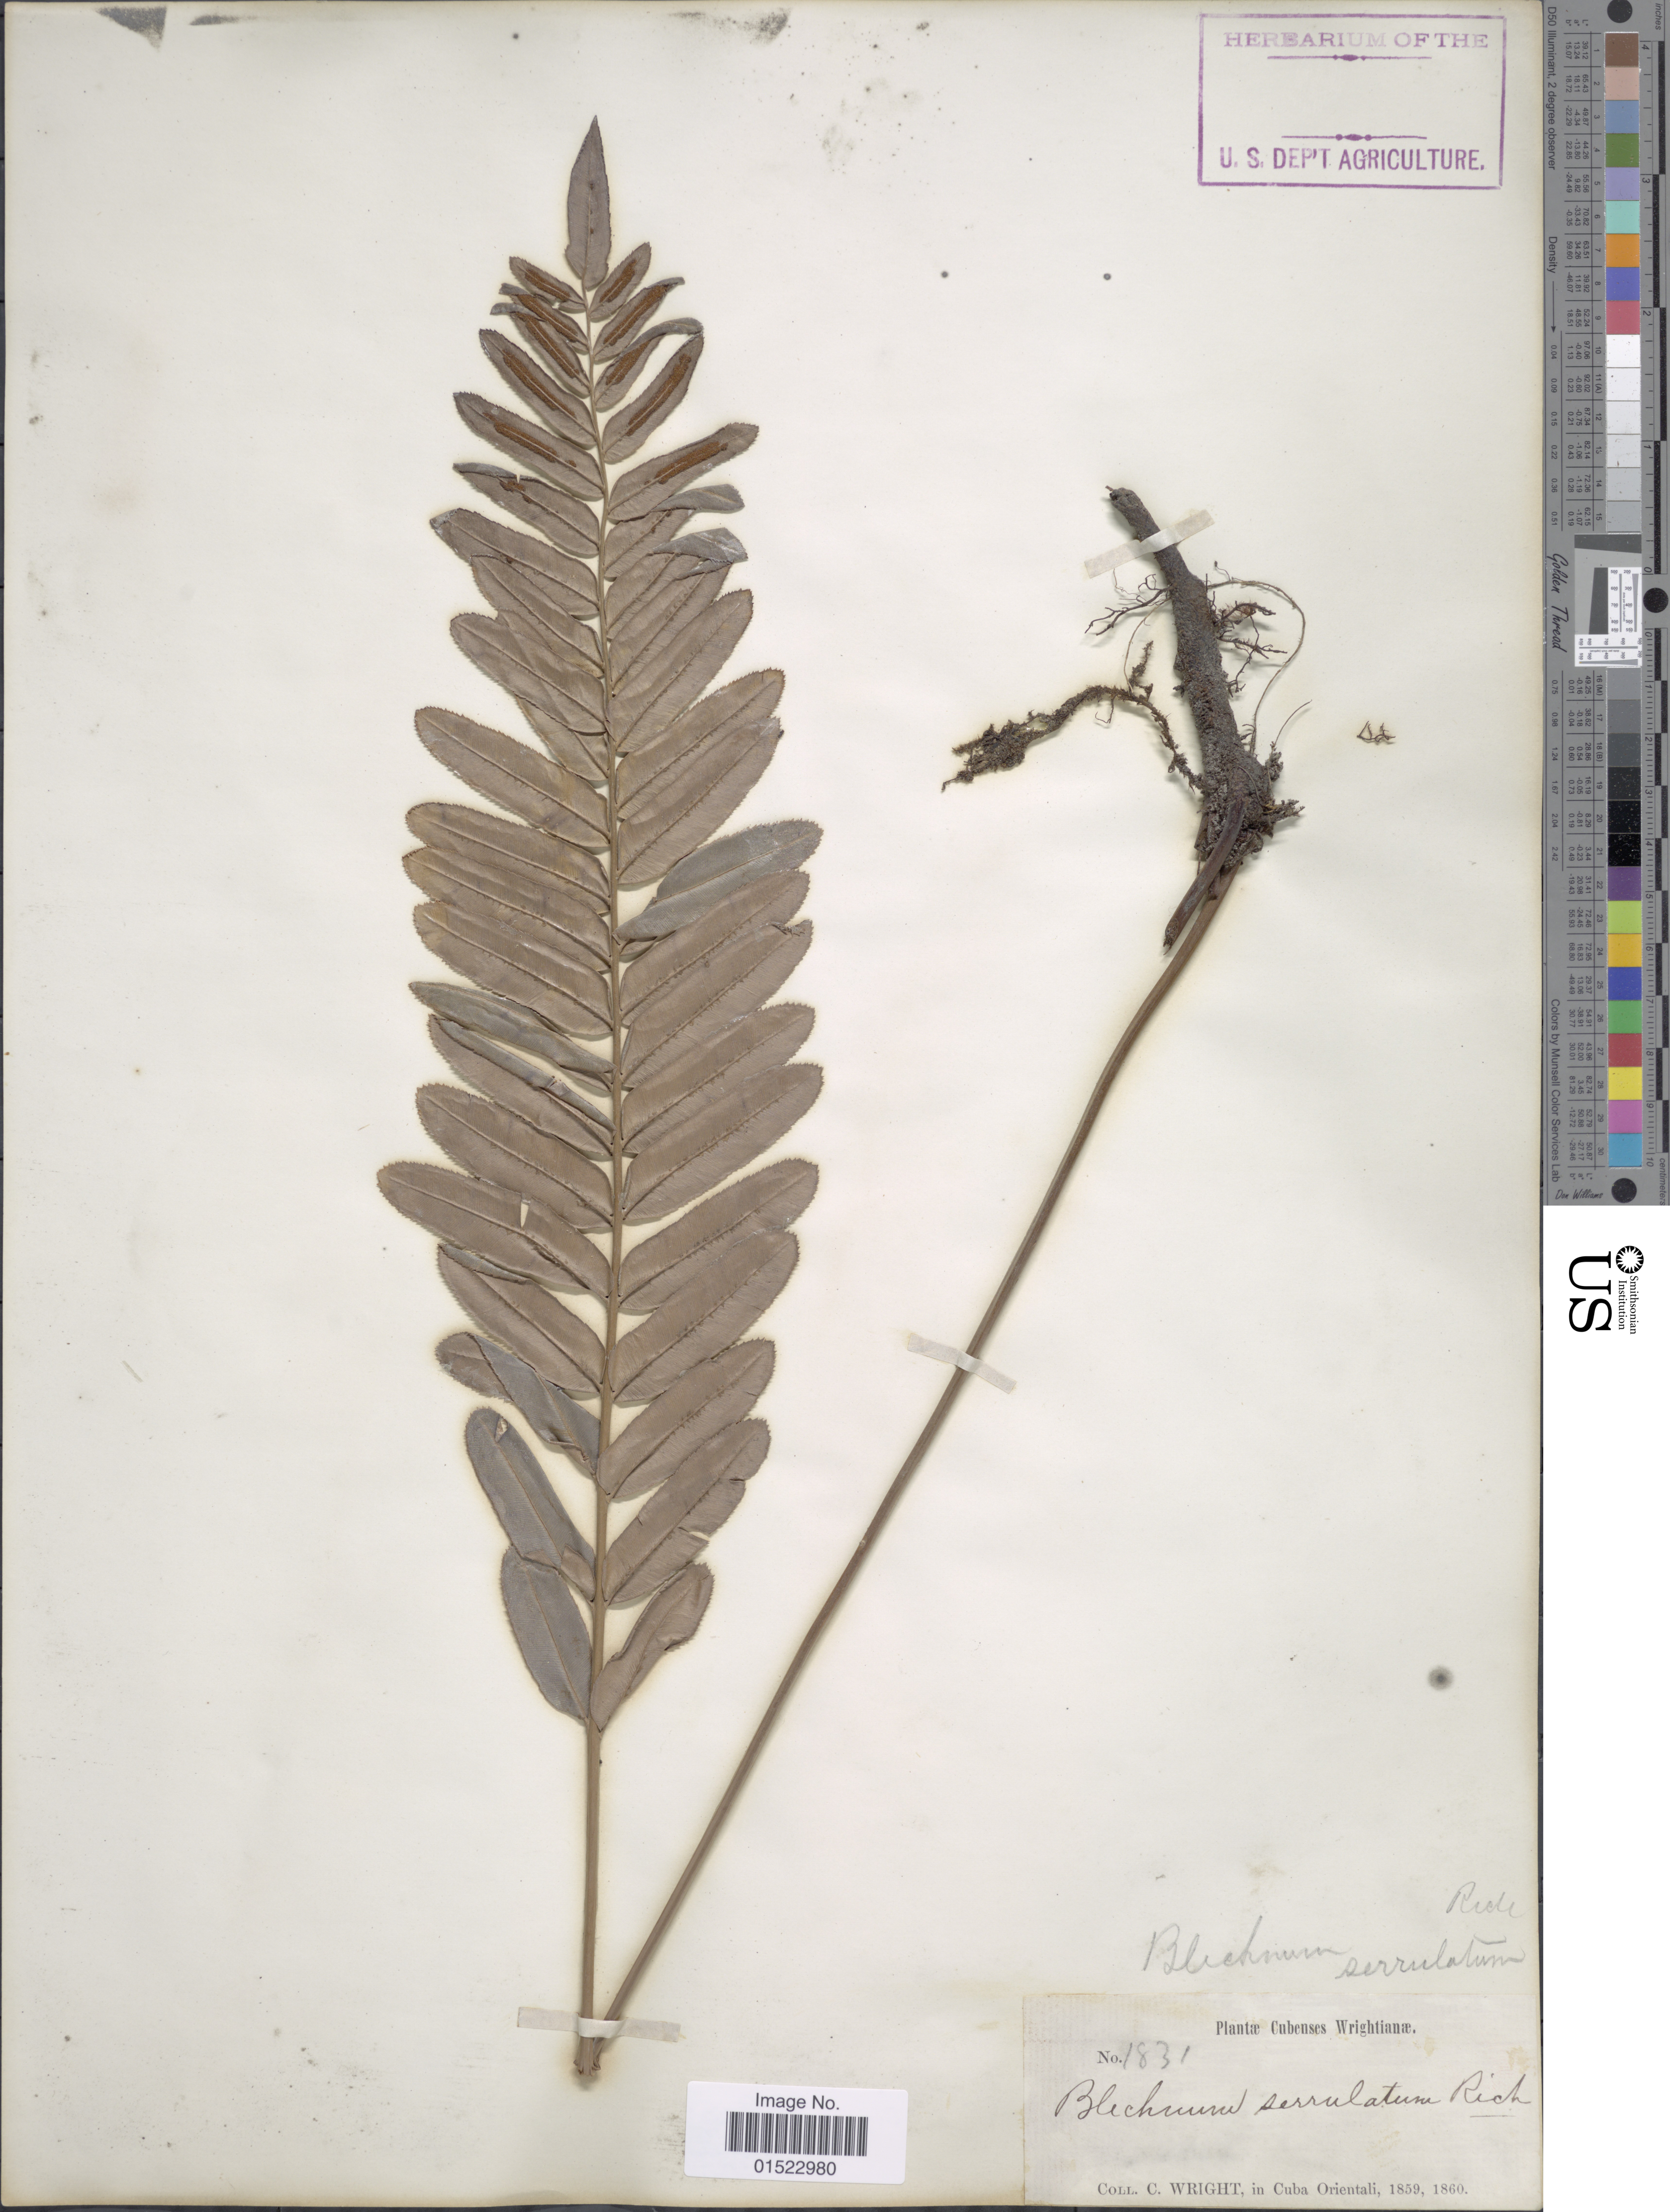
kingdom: Plantae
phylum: Tracheophyta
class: Polypodiopsida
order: Polypodiales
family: Blechnaceae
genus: Telmatoblechnum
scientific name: Telmatoblechnum serrulatum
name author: (Rich.) Perrie et al.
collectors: C. Wright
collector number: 1831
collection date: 1859/1860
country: Cuba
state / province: Oriente